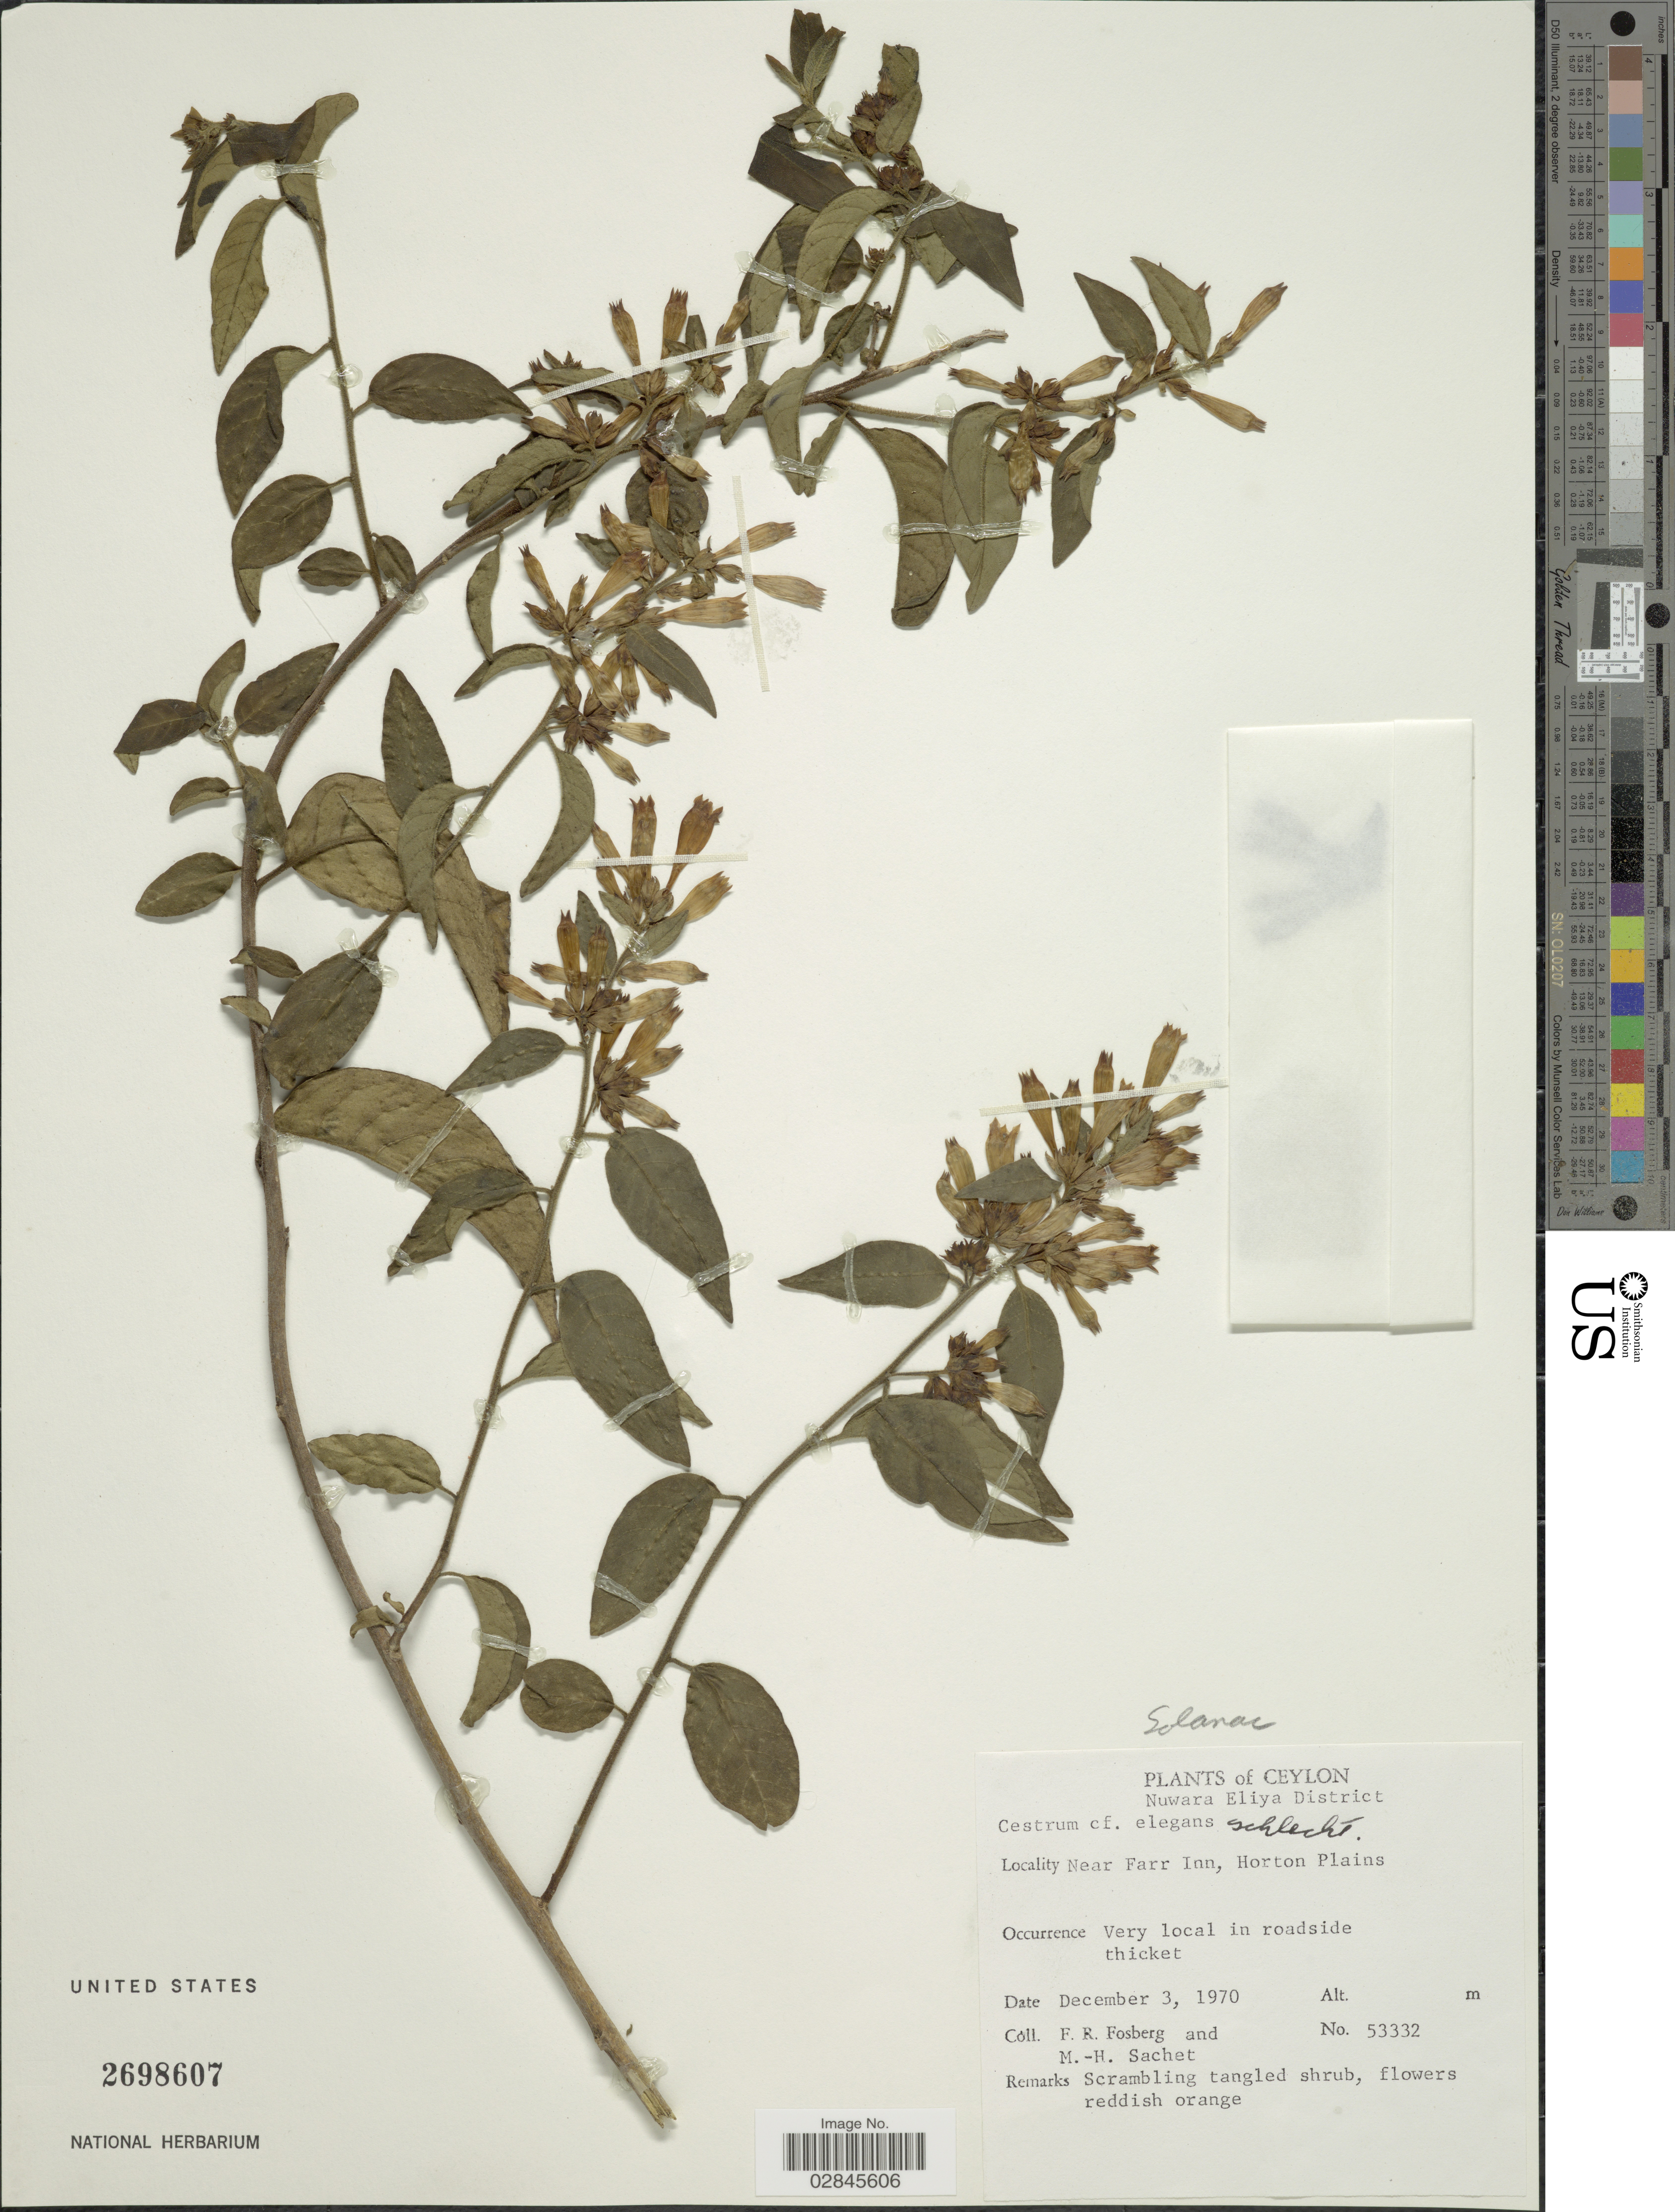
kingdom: Plantae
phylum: Tracheophyta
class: Magnoliopsida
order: Solanales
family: Solanaceae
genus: Cestrum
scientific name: Cestrum elegans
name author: (Brongn.) Schltdl.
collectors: F. R. Fosberg & M.-H. Sachet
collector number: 53332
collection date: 1970-12-03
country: Sri Lanka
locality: Ceylon. Nuwara Eliya District. Near Farr Inn, Horton Plains.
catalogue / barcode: US 2698607